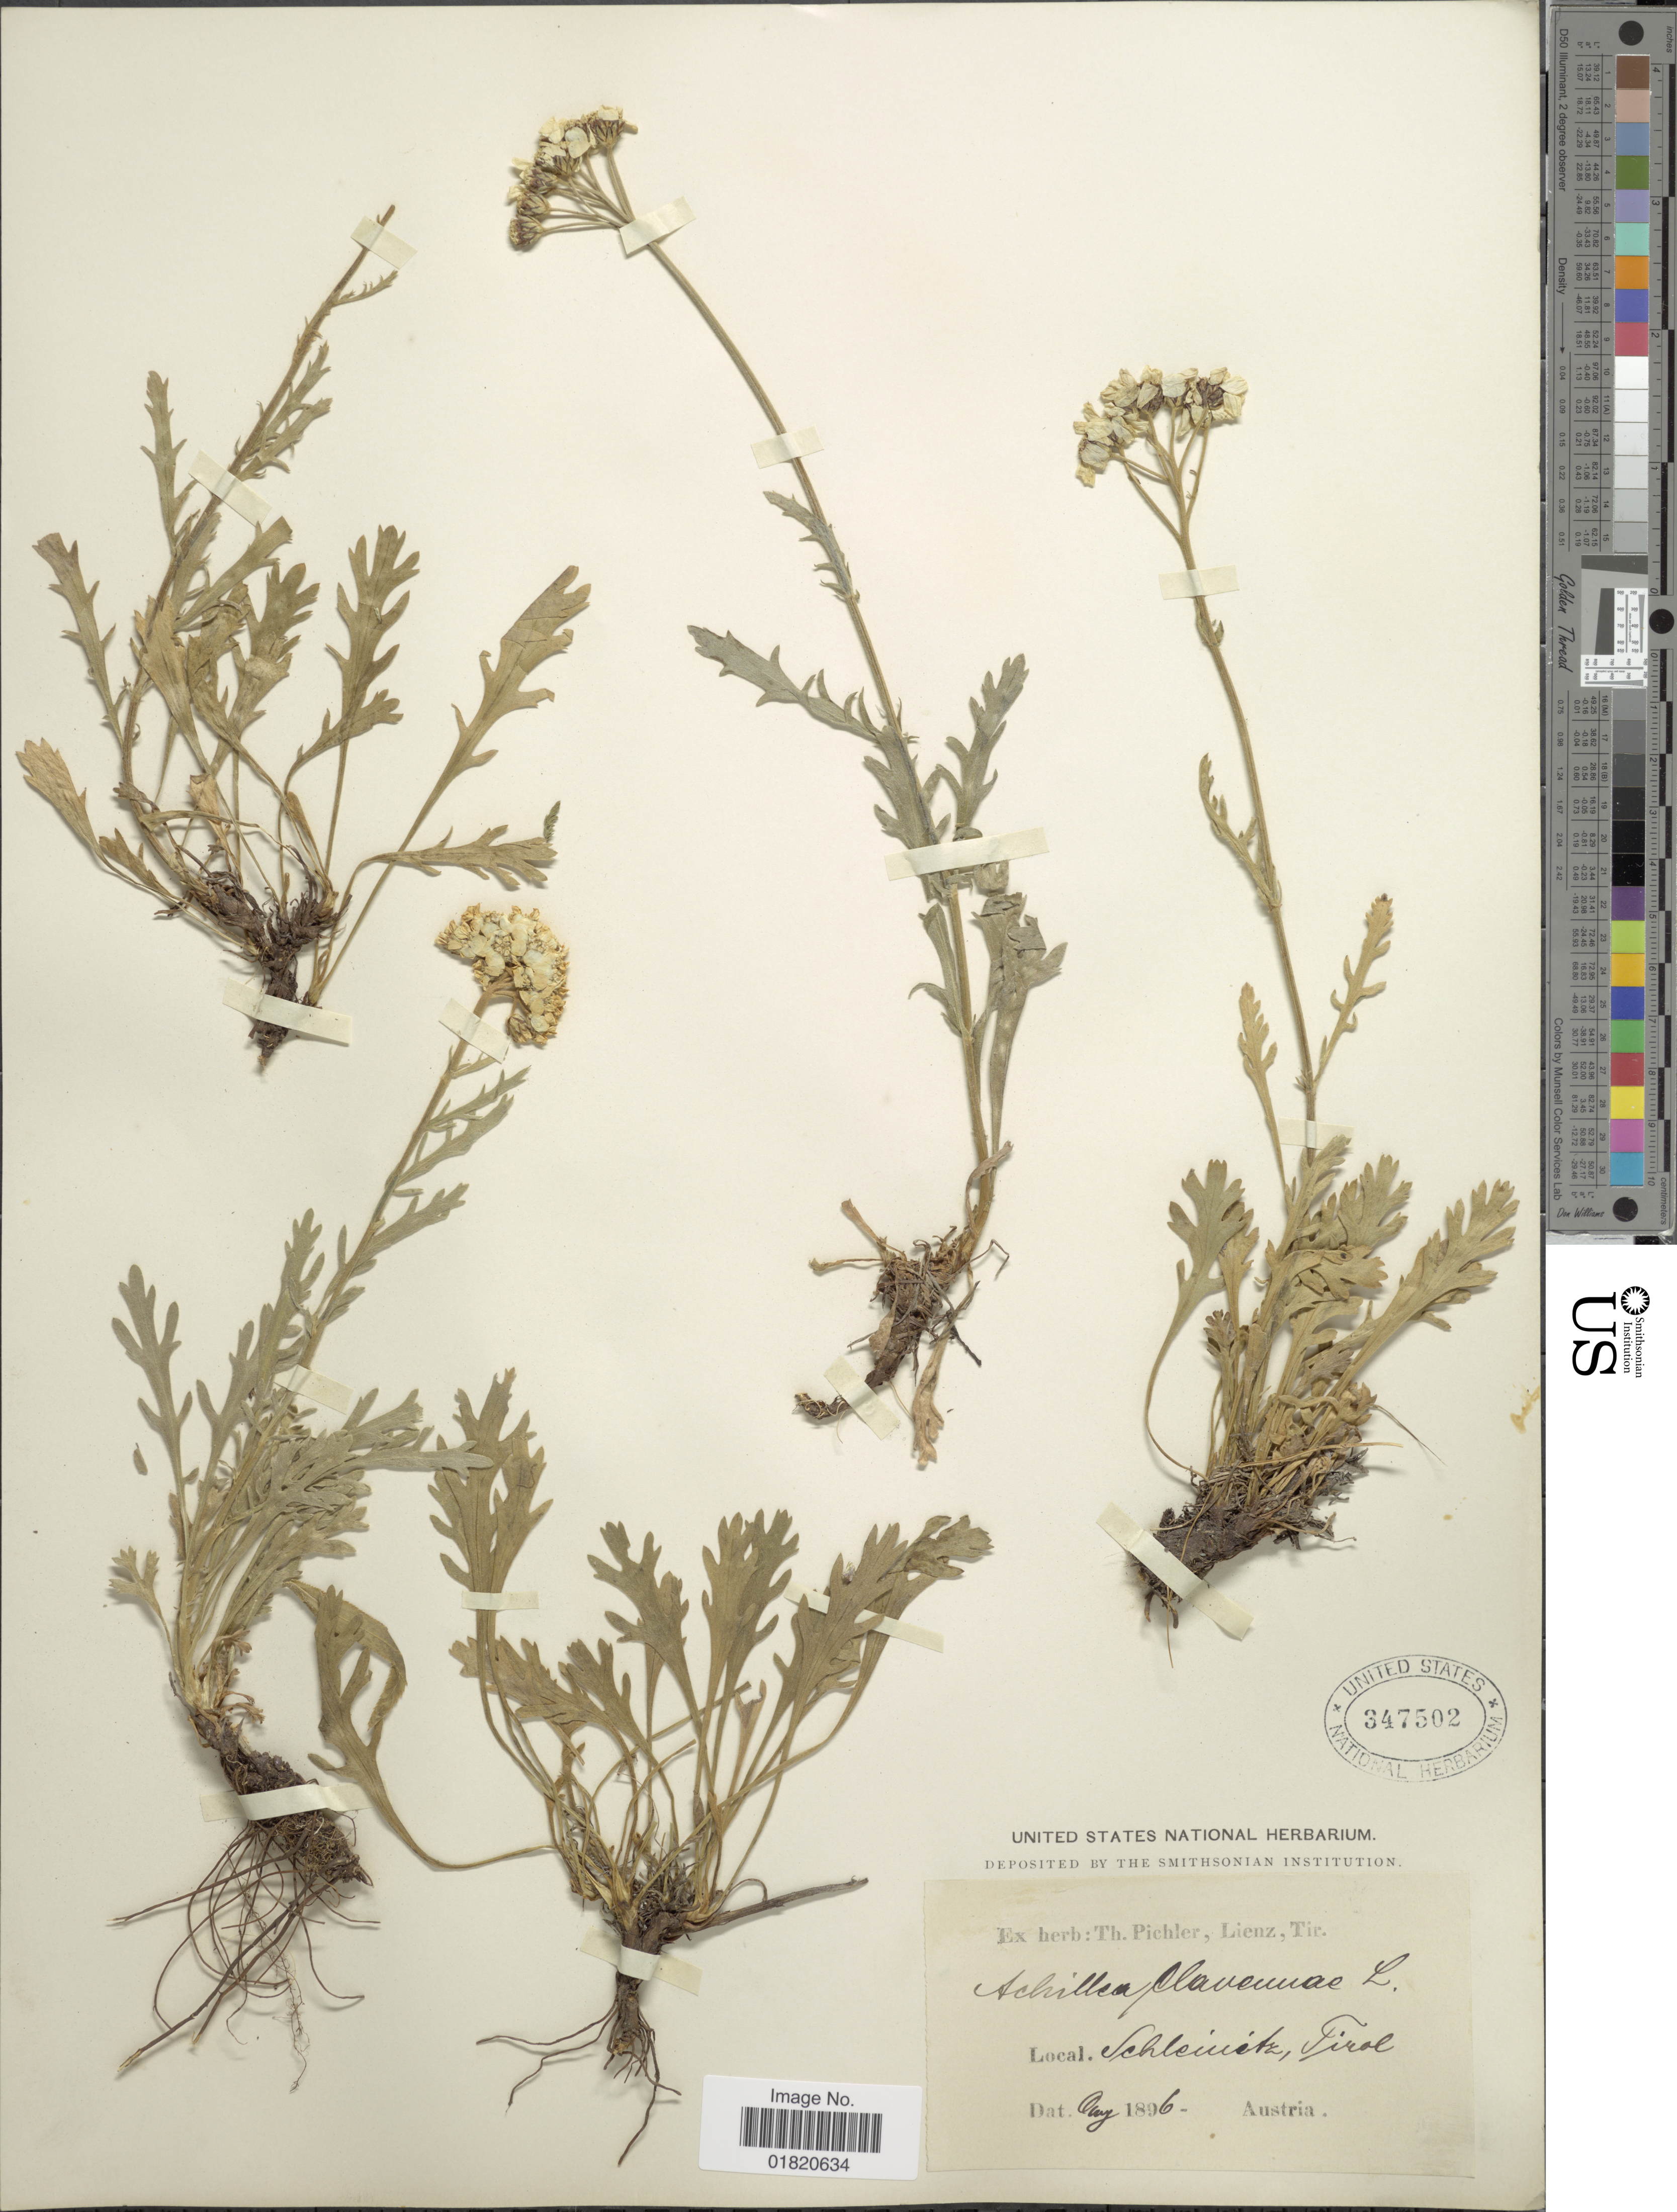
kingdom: Plantae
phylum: Tracheophyta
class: Magnoliopsida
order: Asterales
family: Asteraceae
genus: Achillea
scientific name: Achillea clavennae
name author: L.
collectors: ex herb. T. Pichler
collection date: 1896-08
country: Austria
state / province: Tirol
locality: Schleiuctz [interpreted]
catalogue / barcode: US 347502